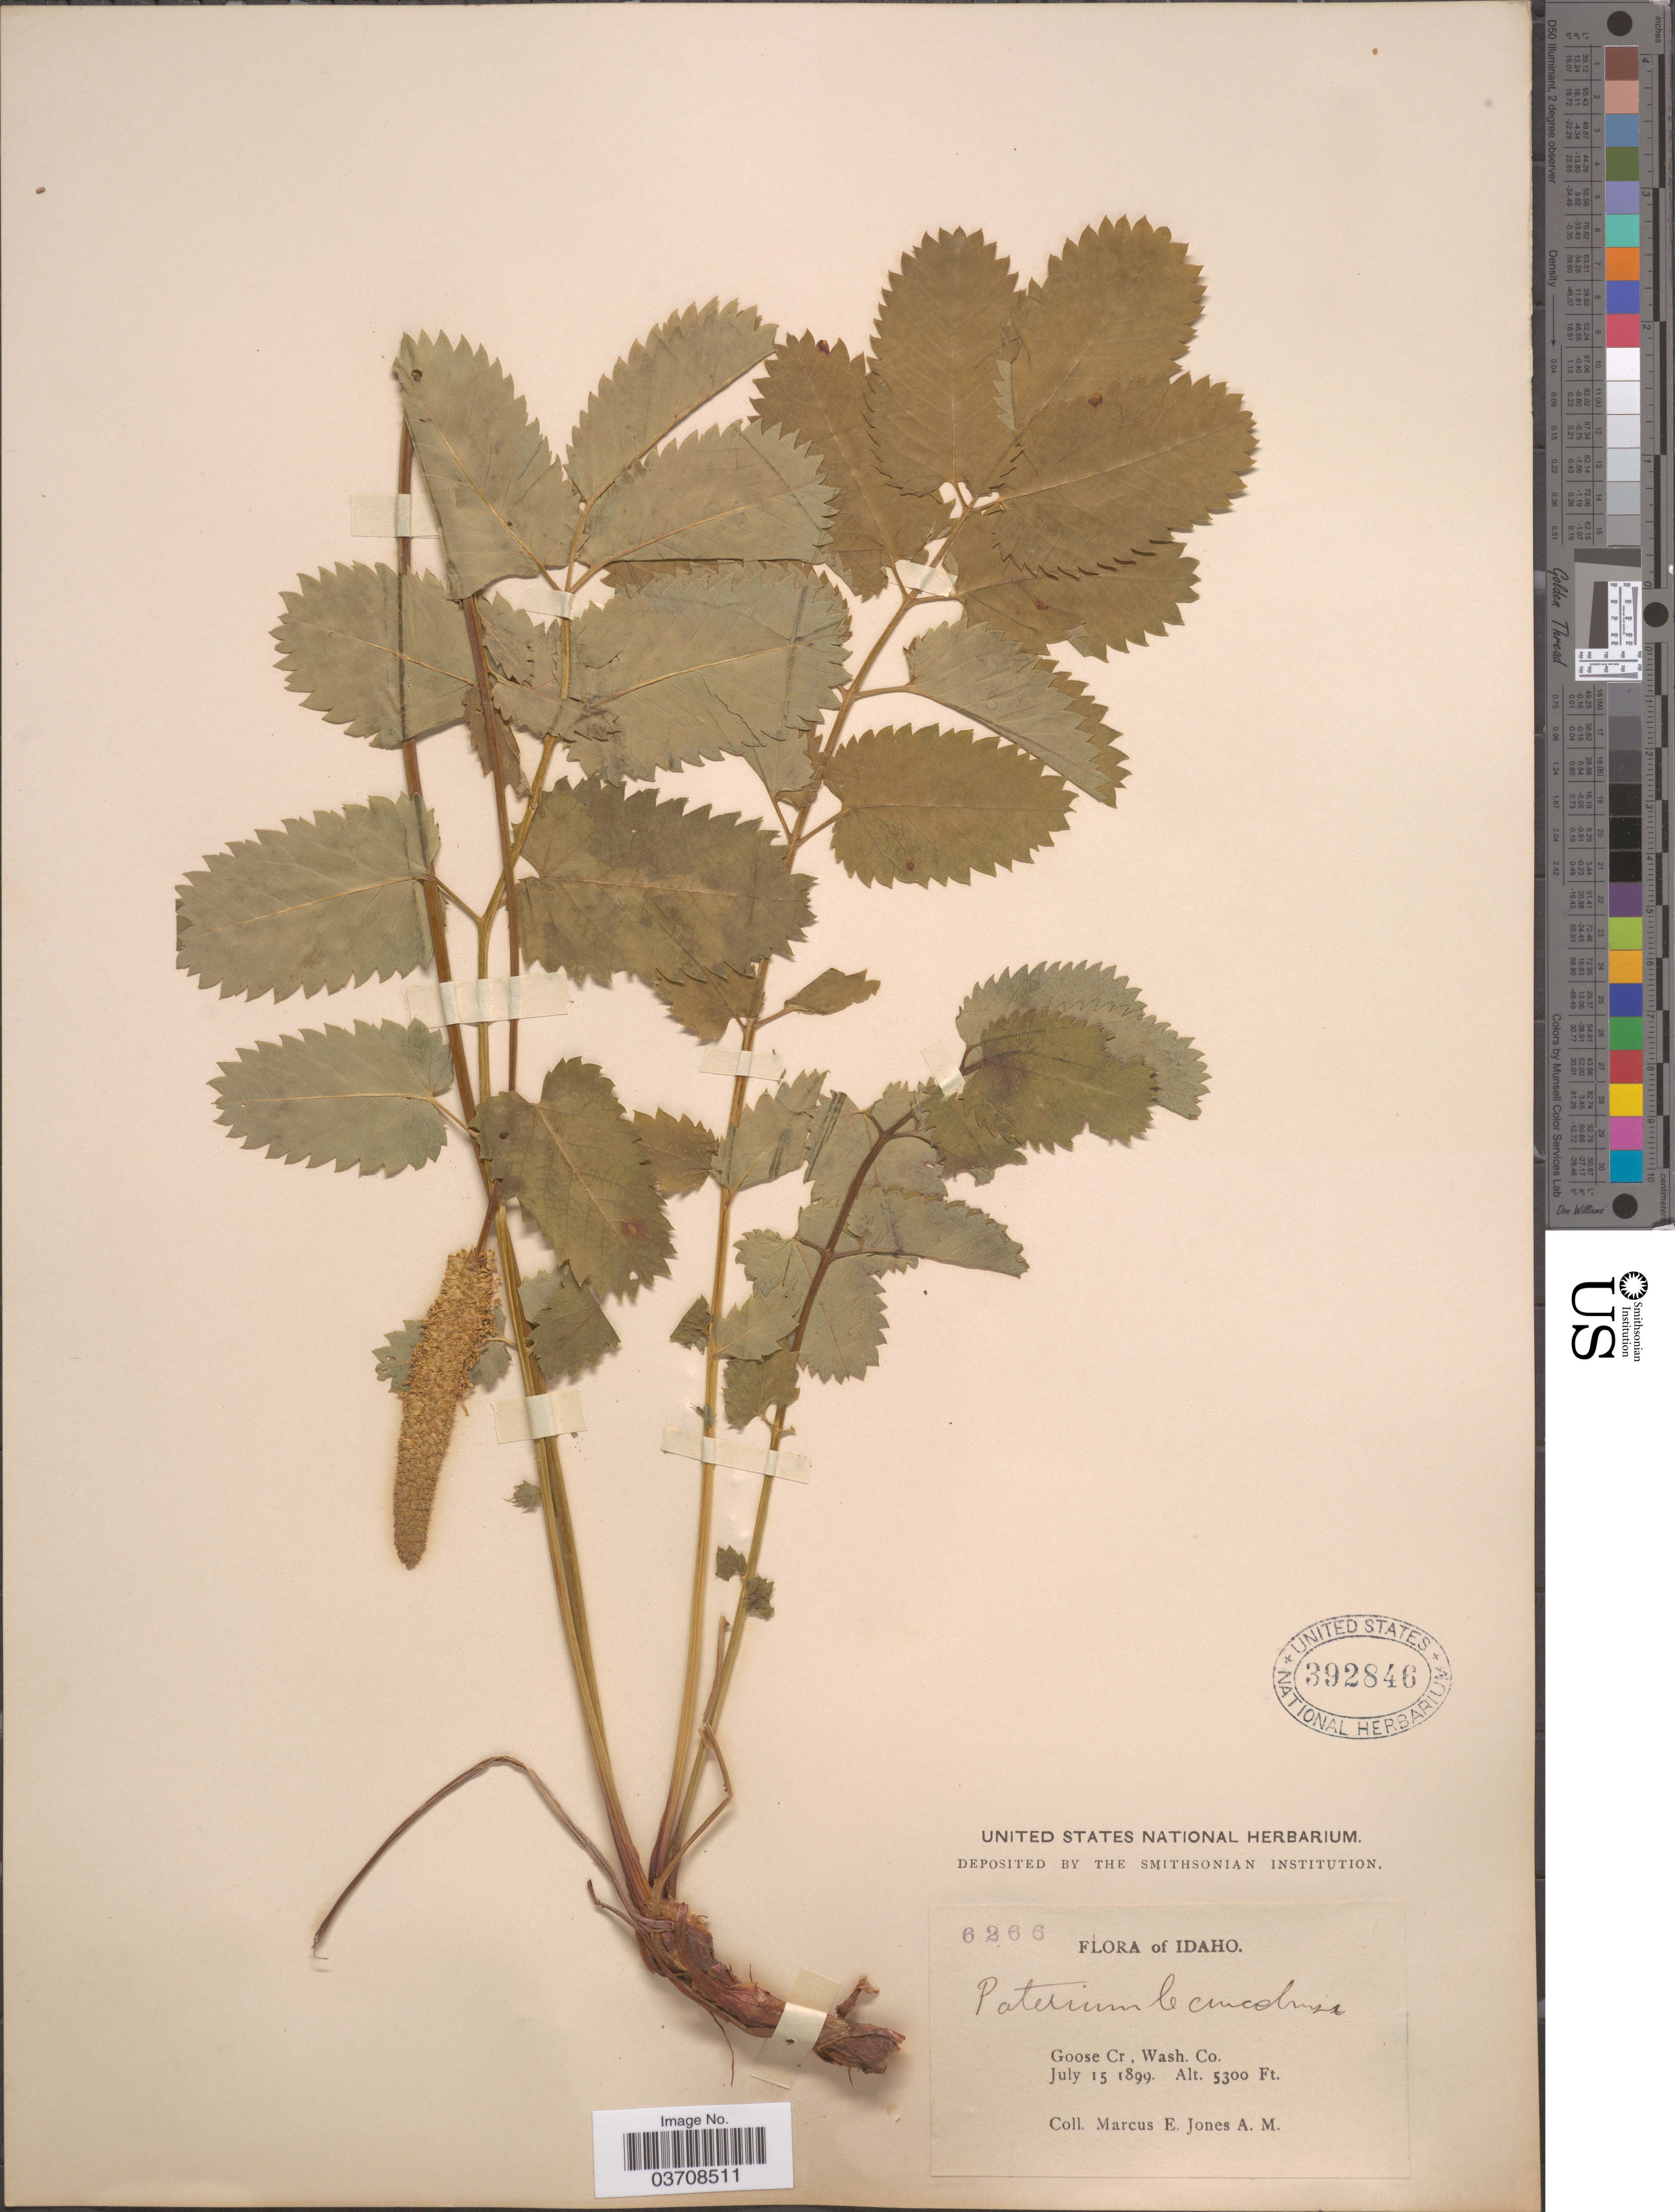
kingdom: Plantae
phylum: Tracheophyta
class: Magnoliopsida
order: Rosales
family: Rosaceae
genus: Sanguisorba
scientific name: Sanguisorba stipulata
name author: Raf.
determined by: Strong, Mark T., (BOT), Smithsonian Institution - National Museum of Natural History (UNITED STATES)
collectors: M. E. Jones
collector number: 6266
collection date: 1899-07-15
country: United States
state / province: Idaho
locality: Goose Cr. Wash. Co.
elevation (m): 1615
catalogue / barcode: US 392846